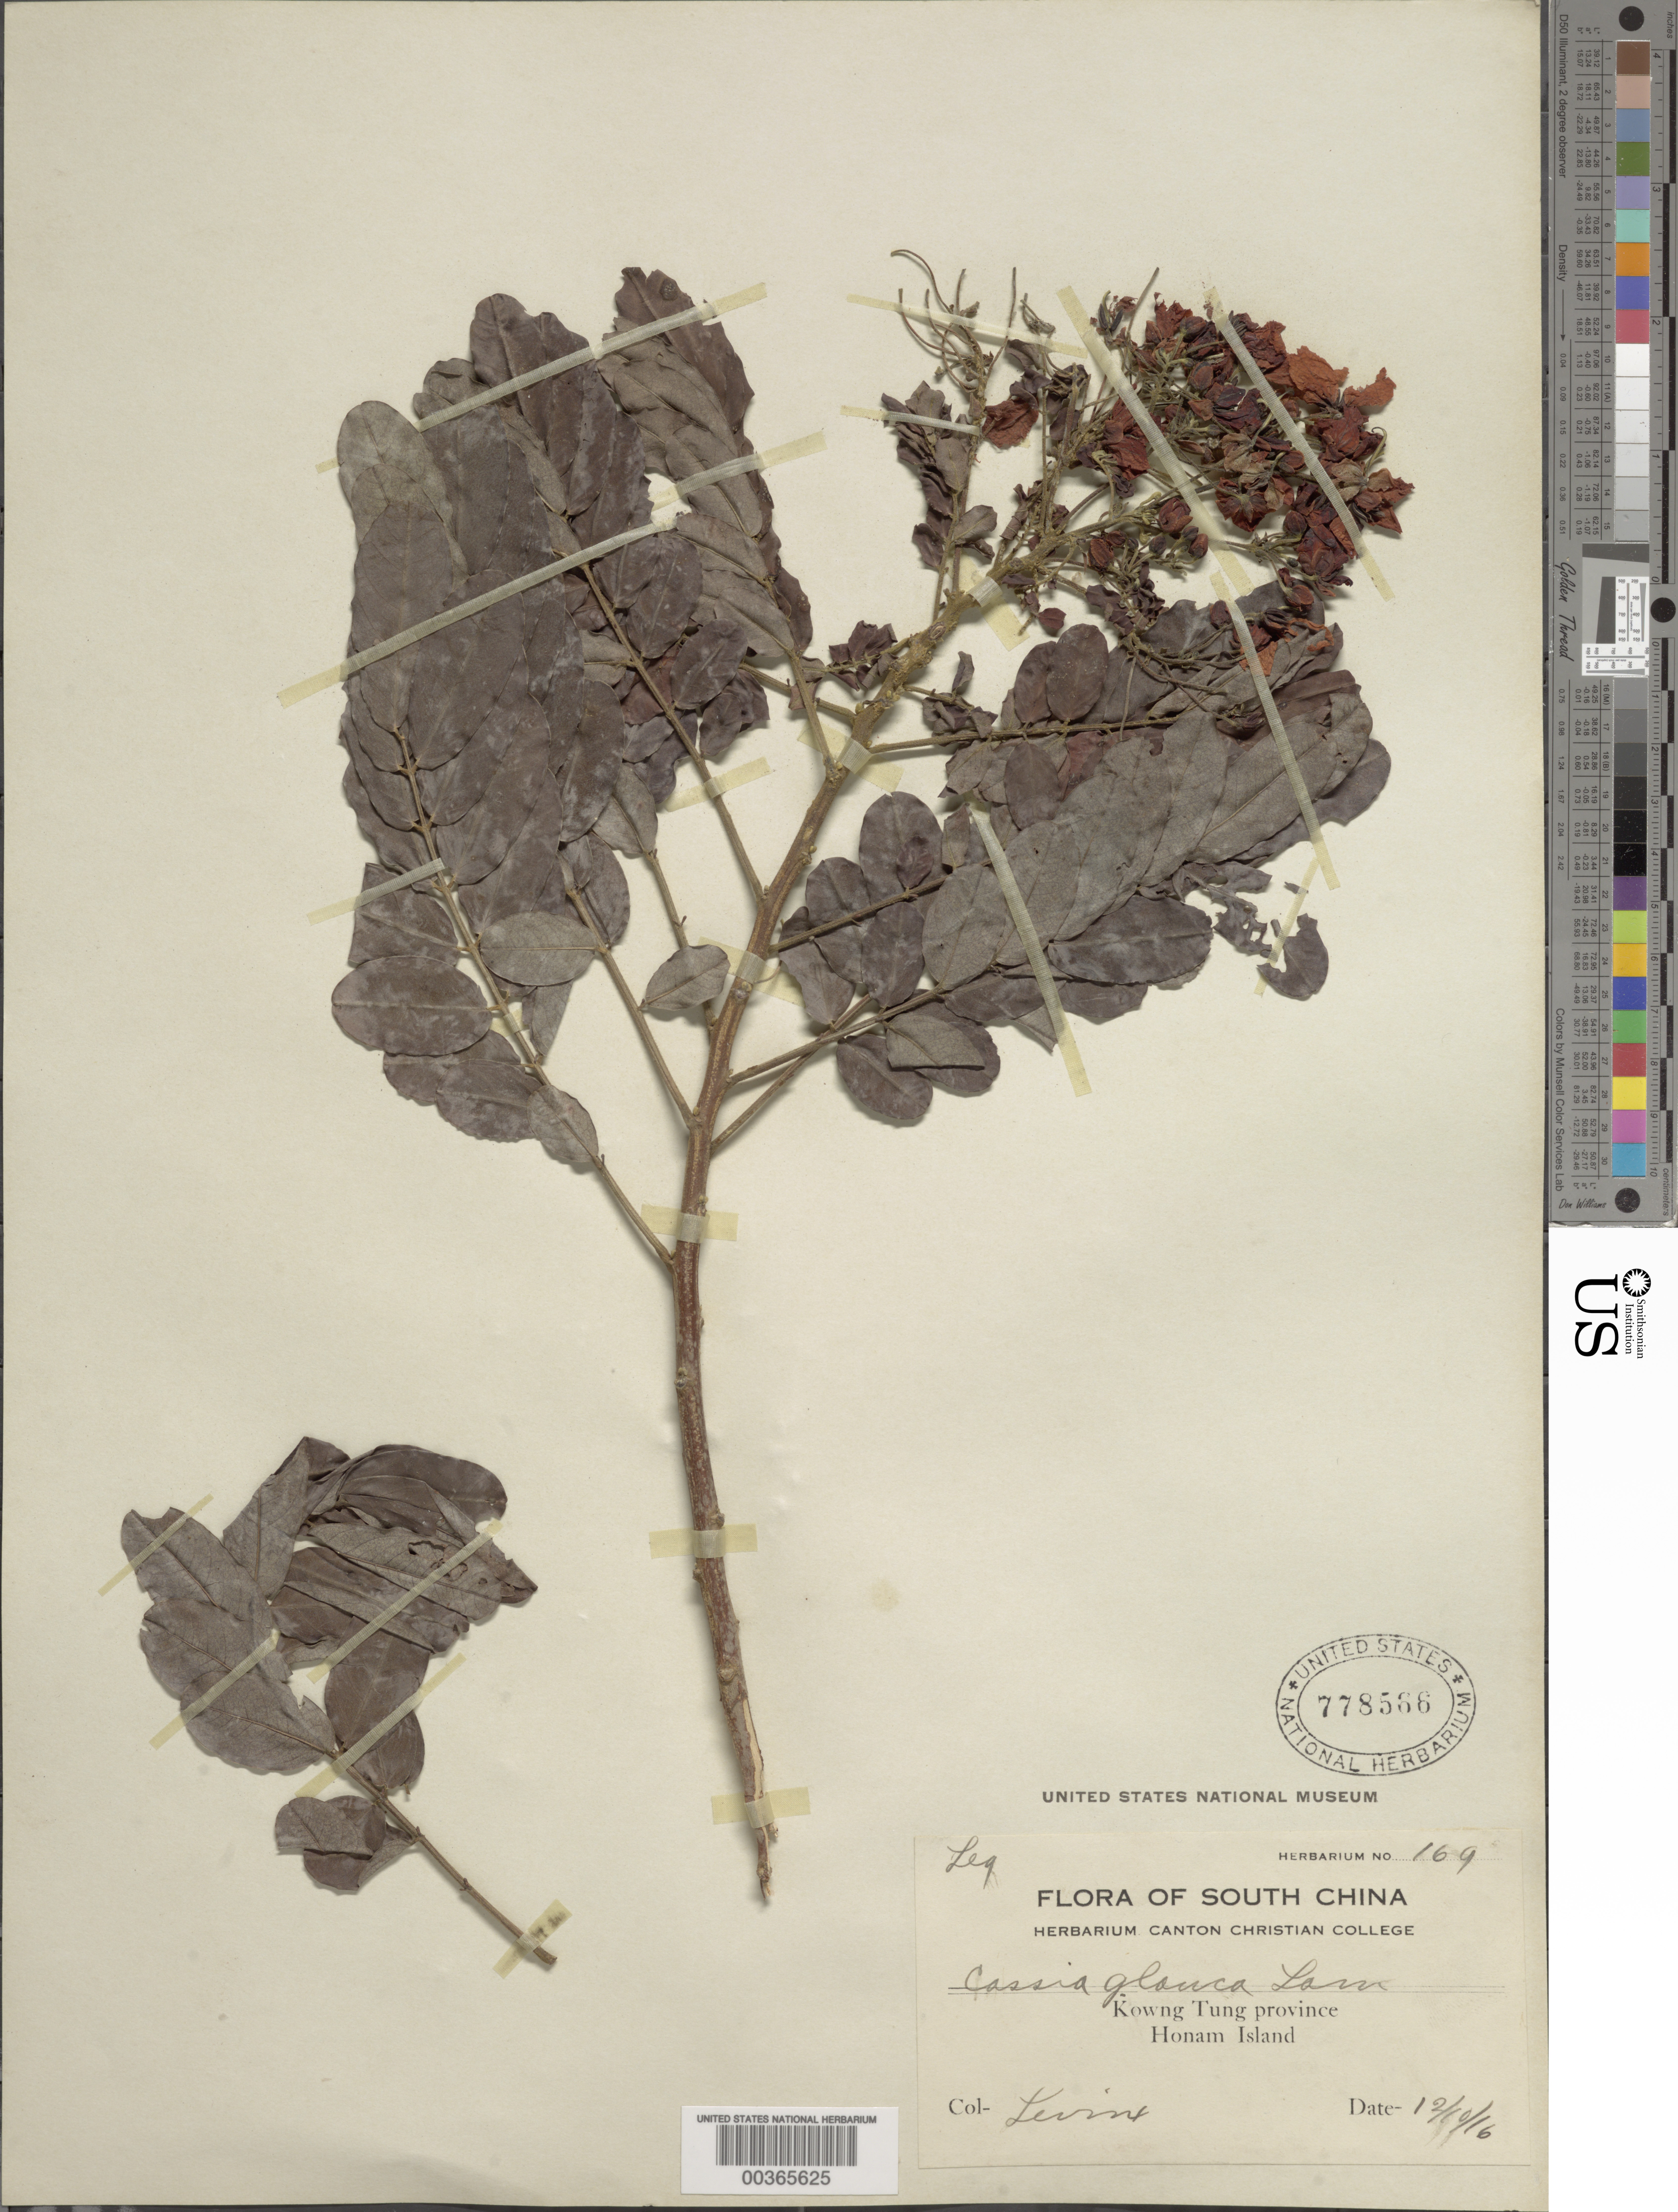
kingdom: Plantae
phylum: Tracheophyta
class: Magnoliopsida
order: Fabales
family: Fabaceae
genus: Senna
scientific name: Senna surattensis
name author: (Burm. f.) H.S. Irwin & Barneby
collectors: C. O. Levine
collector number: Herb. No. 169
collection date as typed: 12 Oct 1916 or 10 Dec 1916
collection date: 1916-10-12 or 1916-12-10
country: China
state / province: Guangdong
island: Honam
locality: Honam i.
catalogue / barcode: US 778566